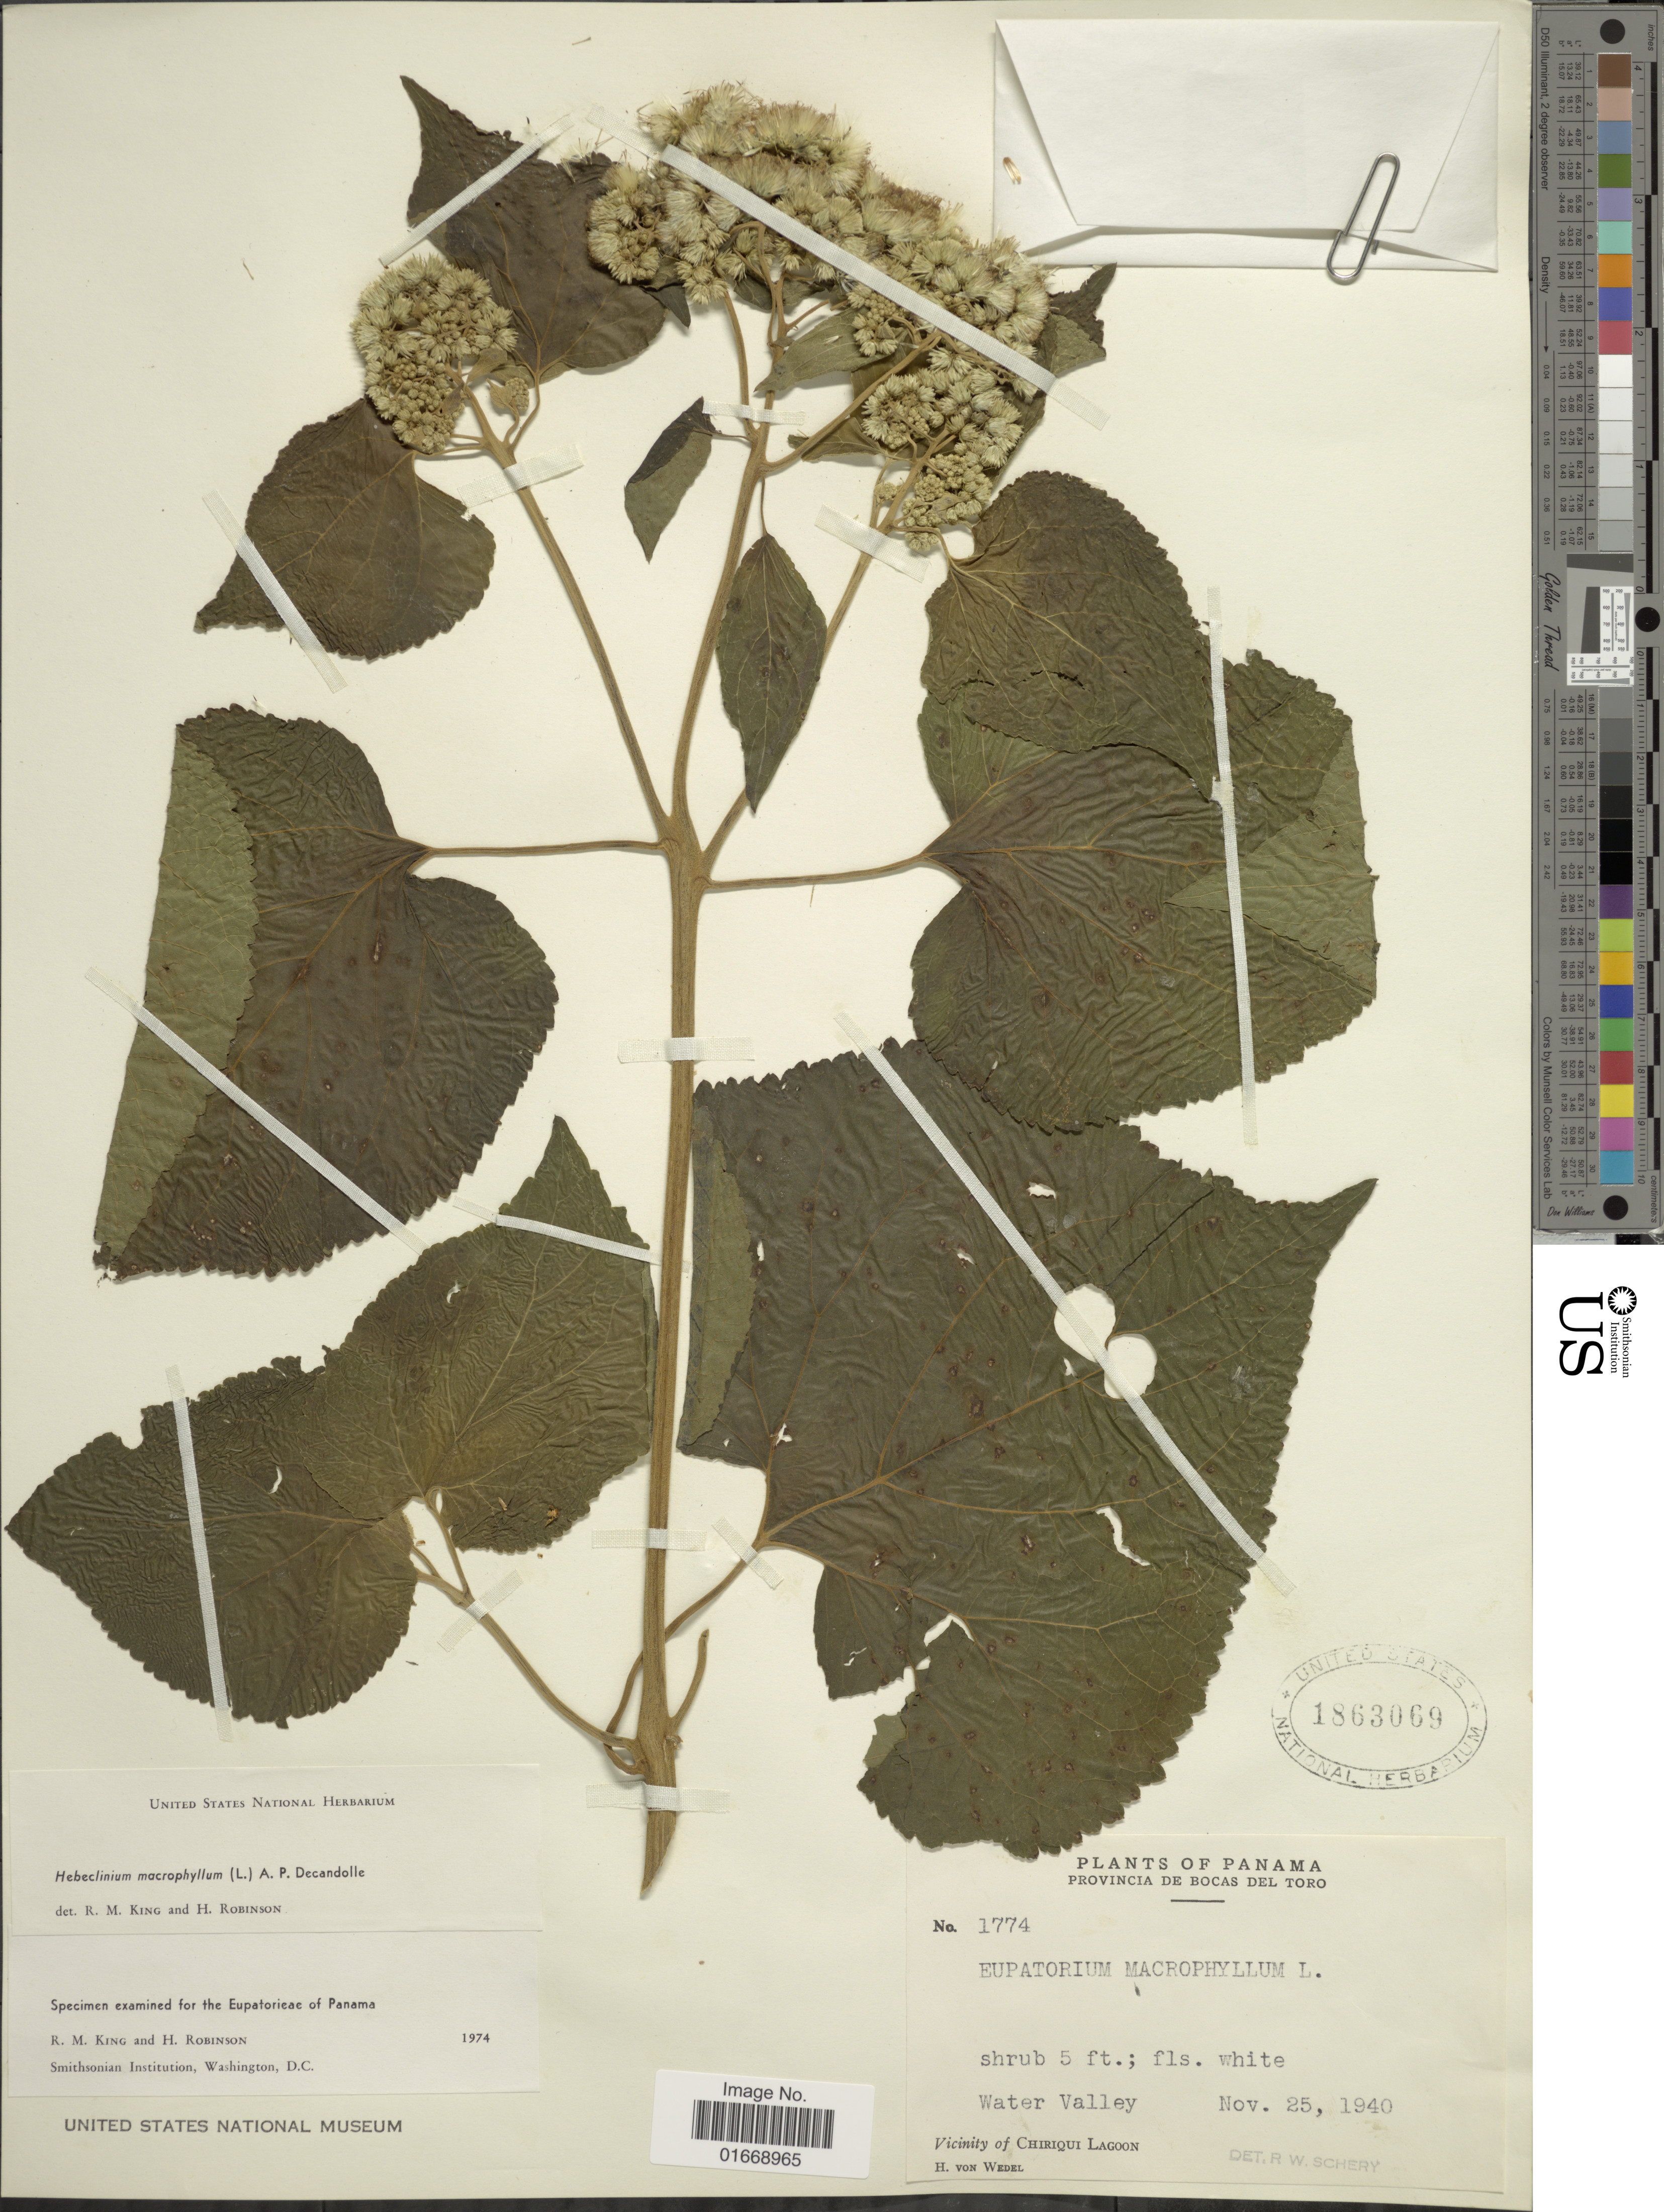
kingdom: Plantae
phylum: Tracheophyta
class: Magnoliopsida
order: Asterales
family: Asteraceae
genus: Hebeclinium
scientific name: Hebeclinium macrophyllum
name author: (L.) DC.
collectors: H. von Wedel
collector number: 1774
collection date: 1940-11-25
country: Panama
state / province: Bocas del Toro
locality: Water Valley, Vicinity of Chiriqui Lagoon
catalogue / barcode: US 1863069